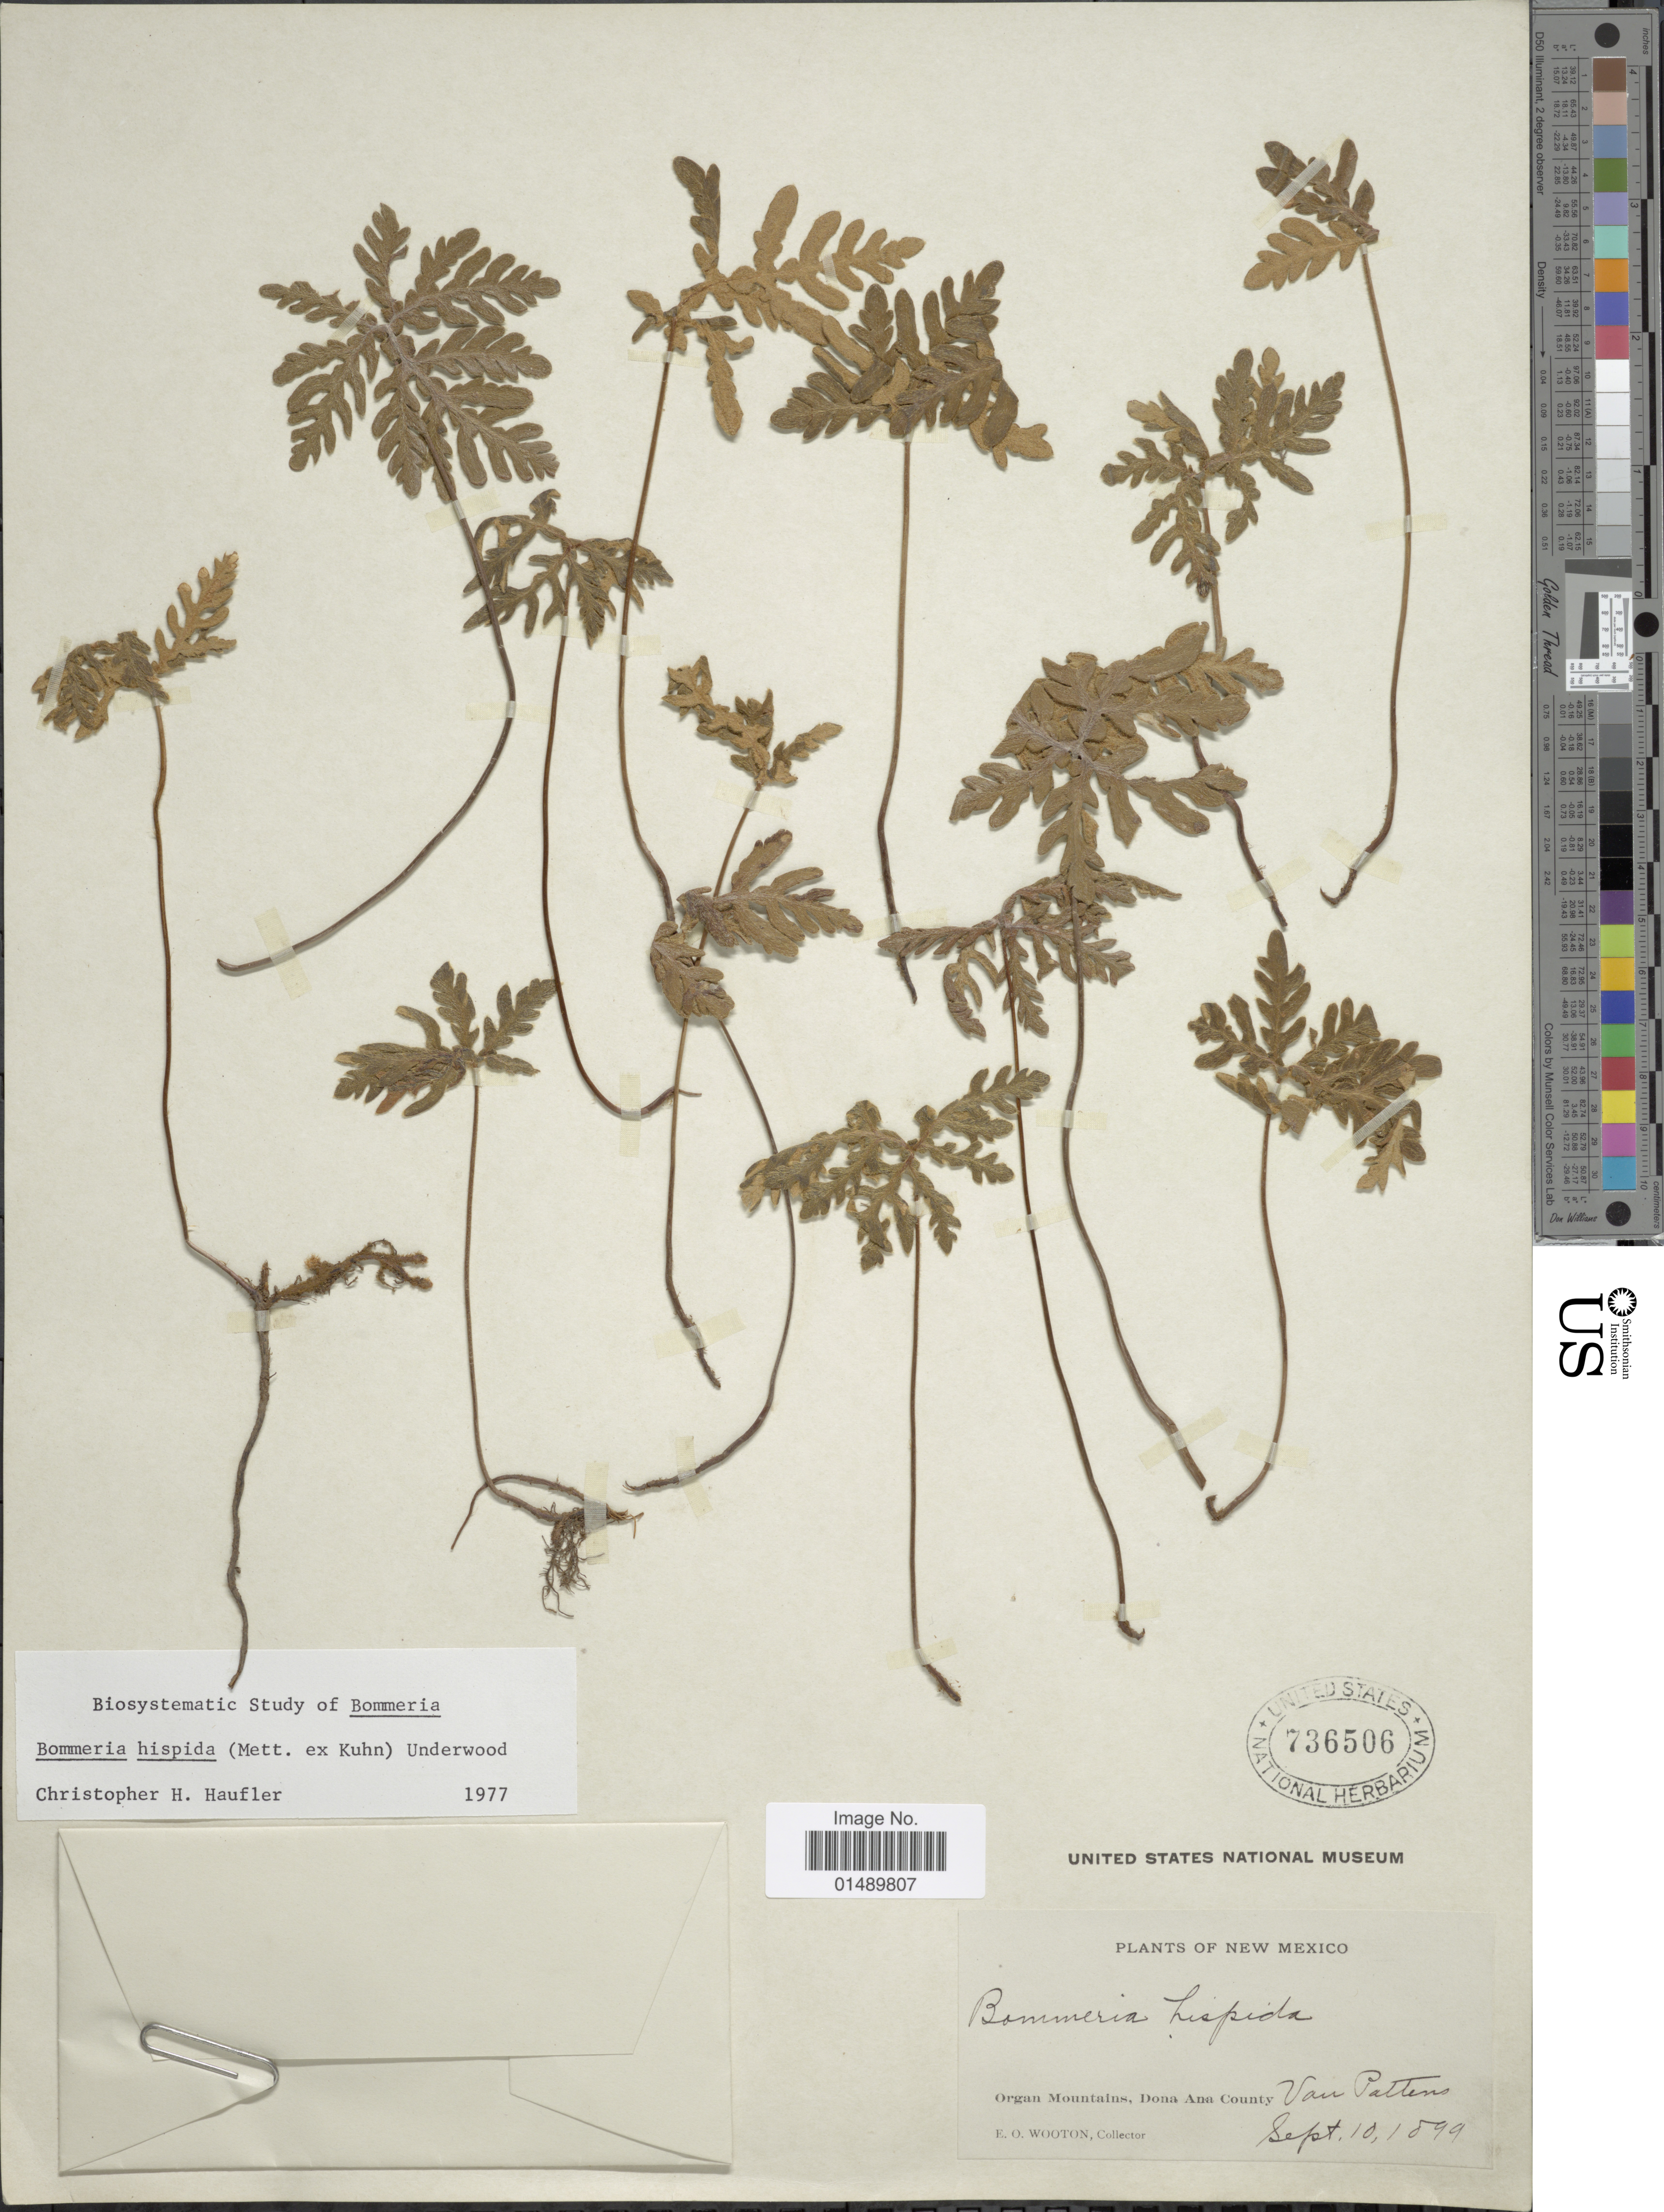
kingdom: Plantae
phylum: Tracheophyta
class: Polypodiopsida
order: Polypodiales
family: Pteridaceae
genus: Bommeria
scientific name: Bommeria hispida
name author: (Mett. ex Kuhn) Underw.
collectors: E. O. Wooton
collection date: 1899-09-10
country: United States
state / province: New Mexico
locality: New Mexico, Organ Mountains, Dona Ana County, Van Pattens.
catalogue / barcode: US 736506